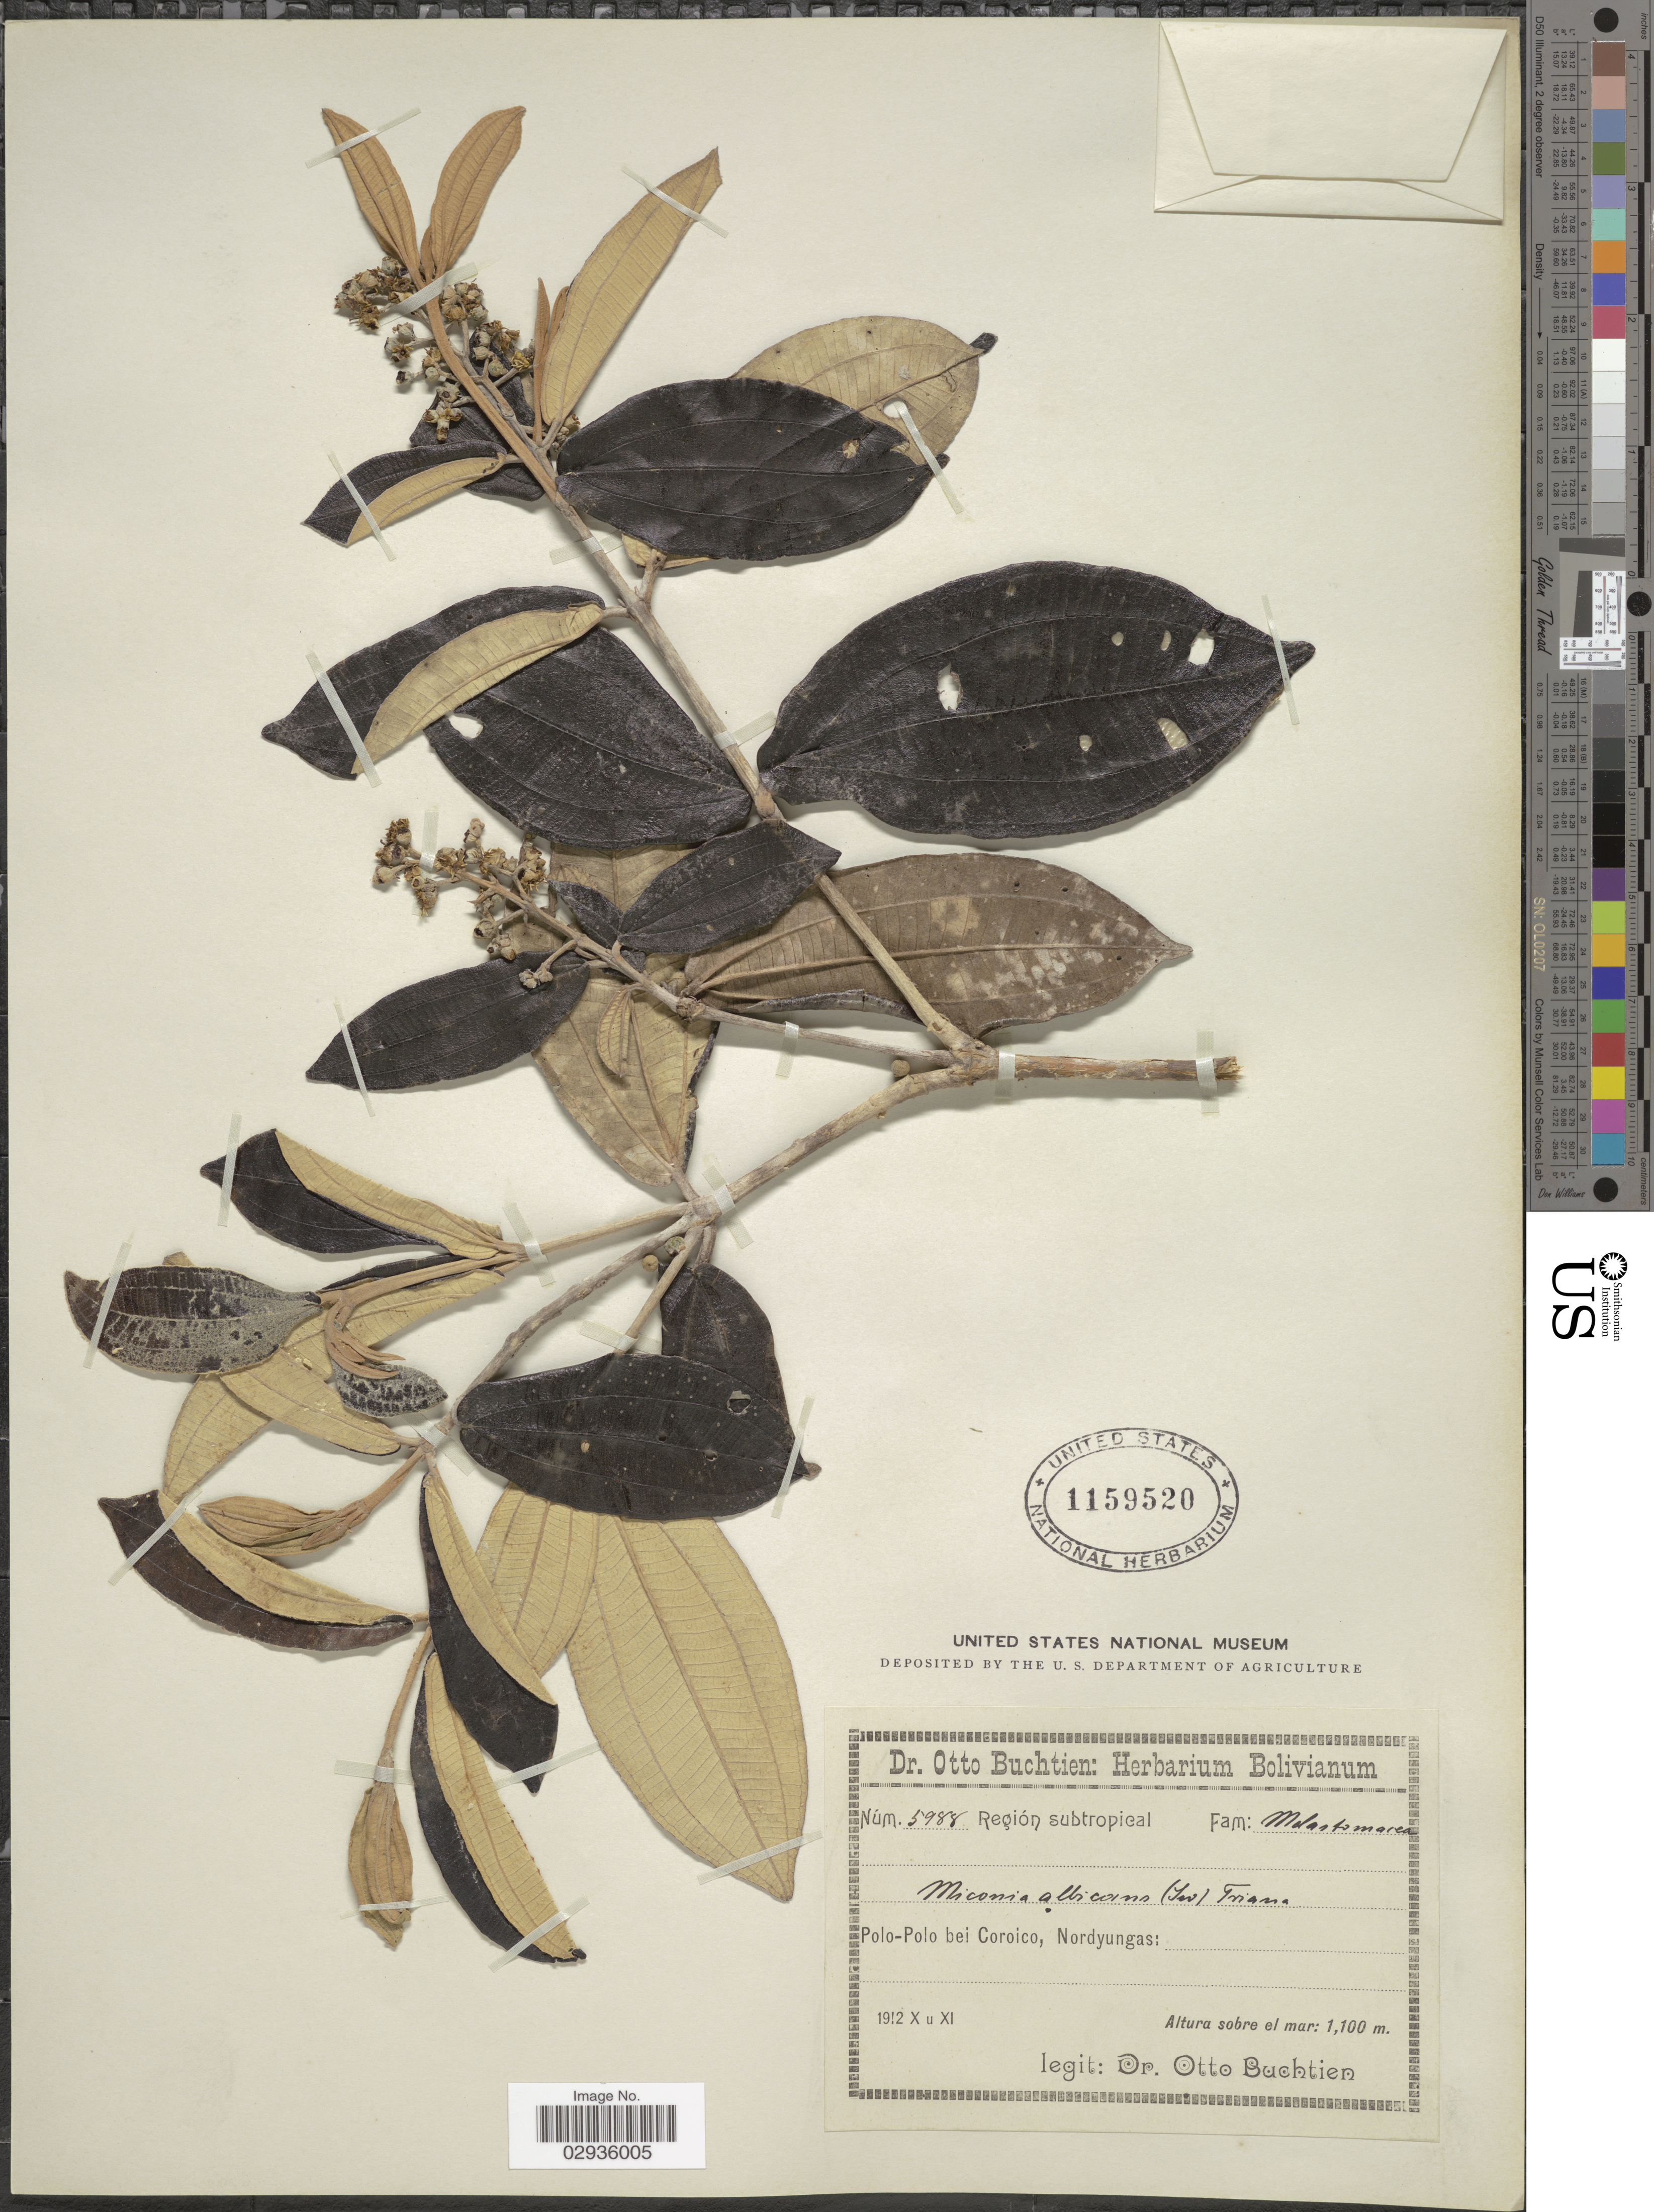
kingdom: Plantae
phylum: Tracheophyta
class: Magnoliopsida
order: Myrtales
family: Melastomataceae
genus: Miconia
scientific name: Miconia albicans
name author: (Sw.) Steud.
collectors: O. Buchtien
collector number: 5988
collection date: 1912-10/1912-11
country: Bolivia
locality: Región subtropical. Polo-Polo bei Coroico, Nordyungas.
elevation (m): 1100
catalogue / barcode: US 1159520